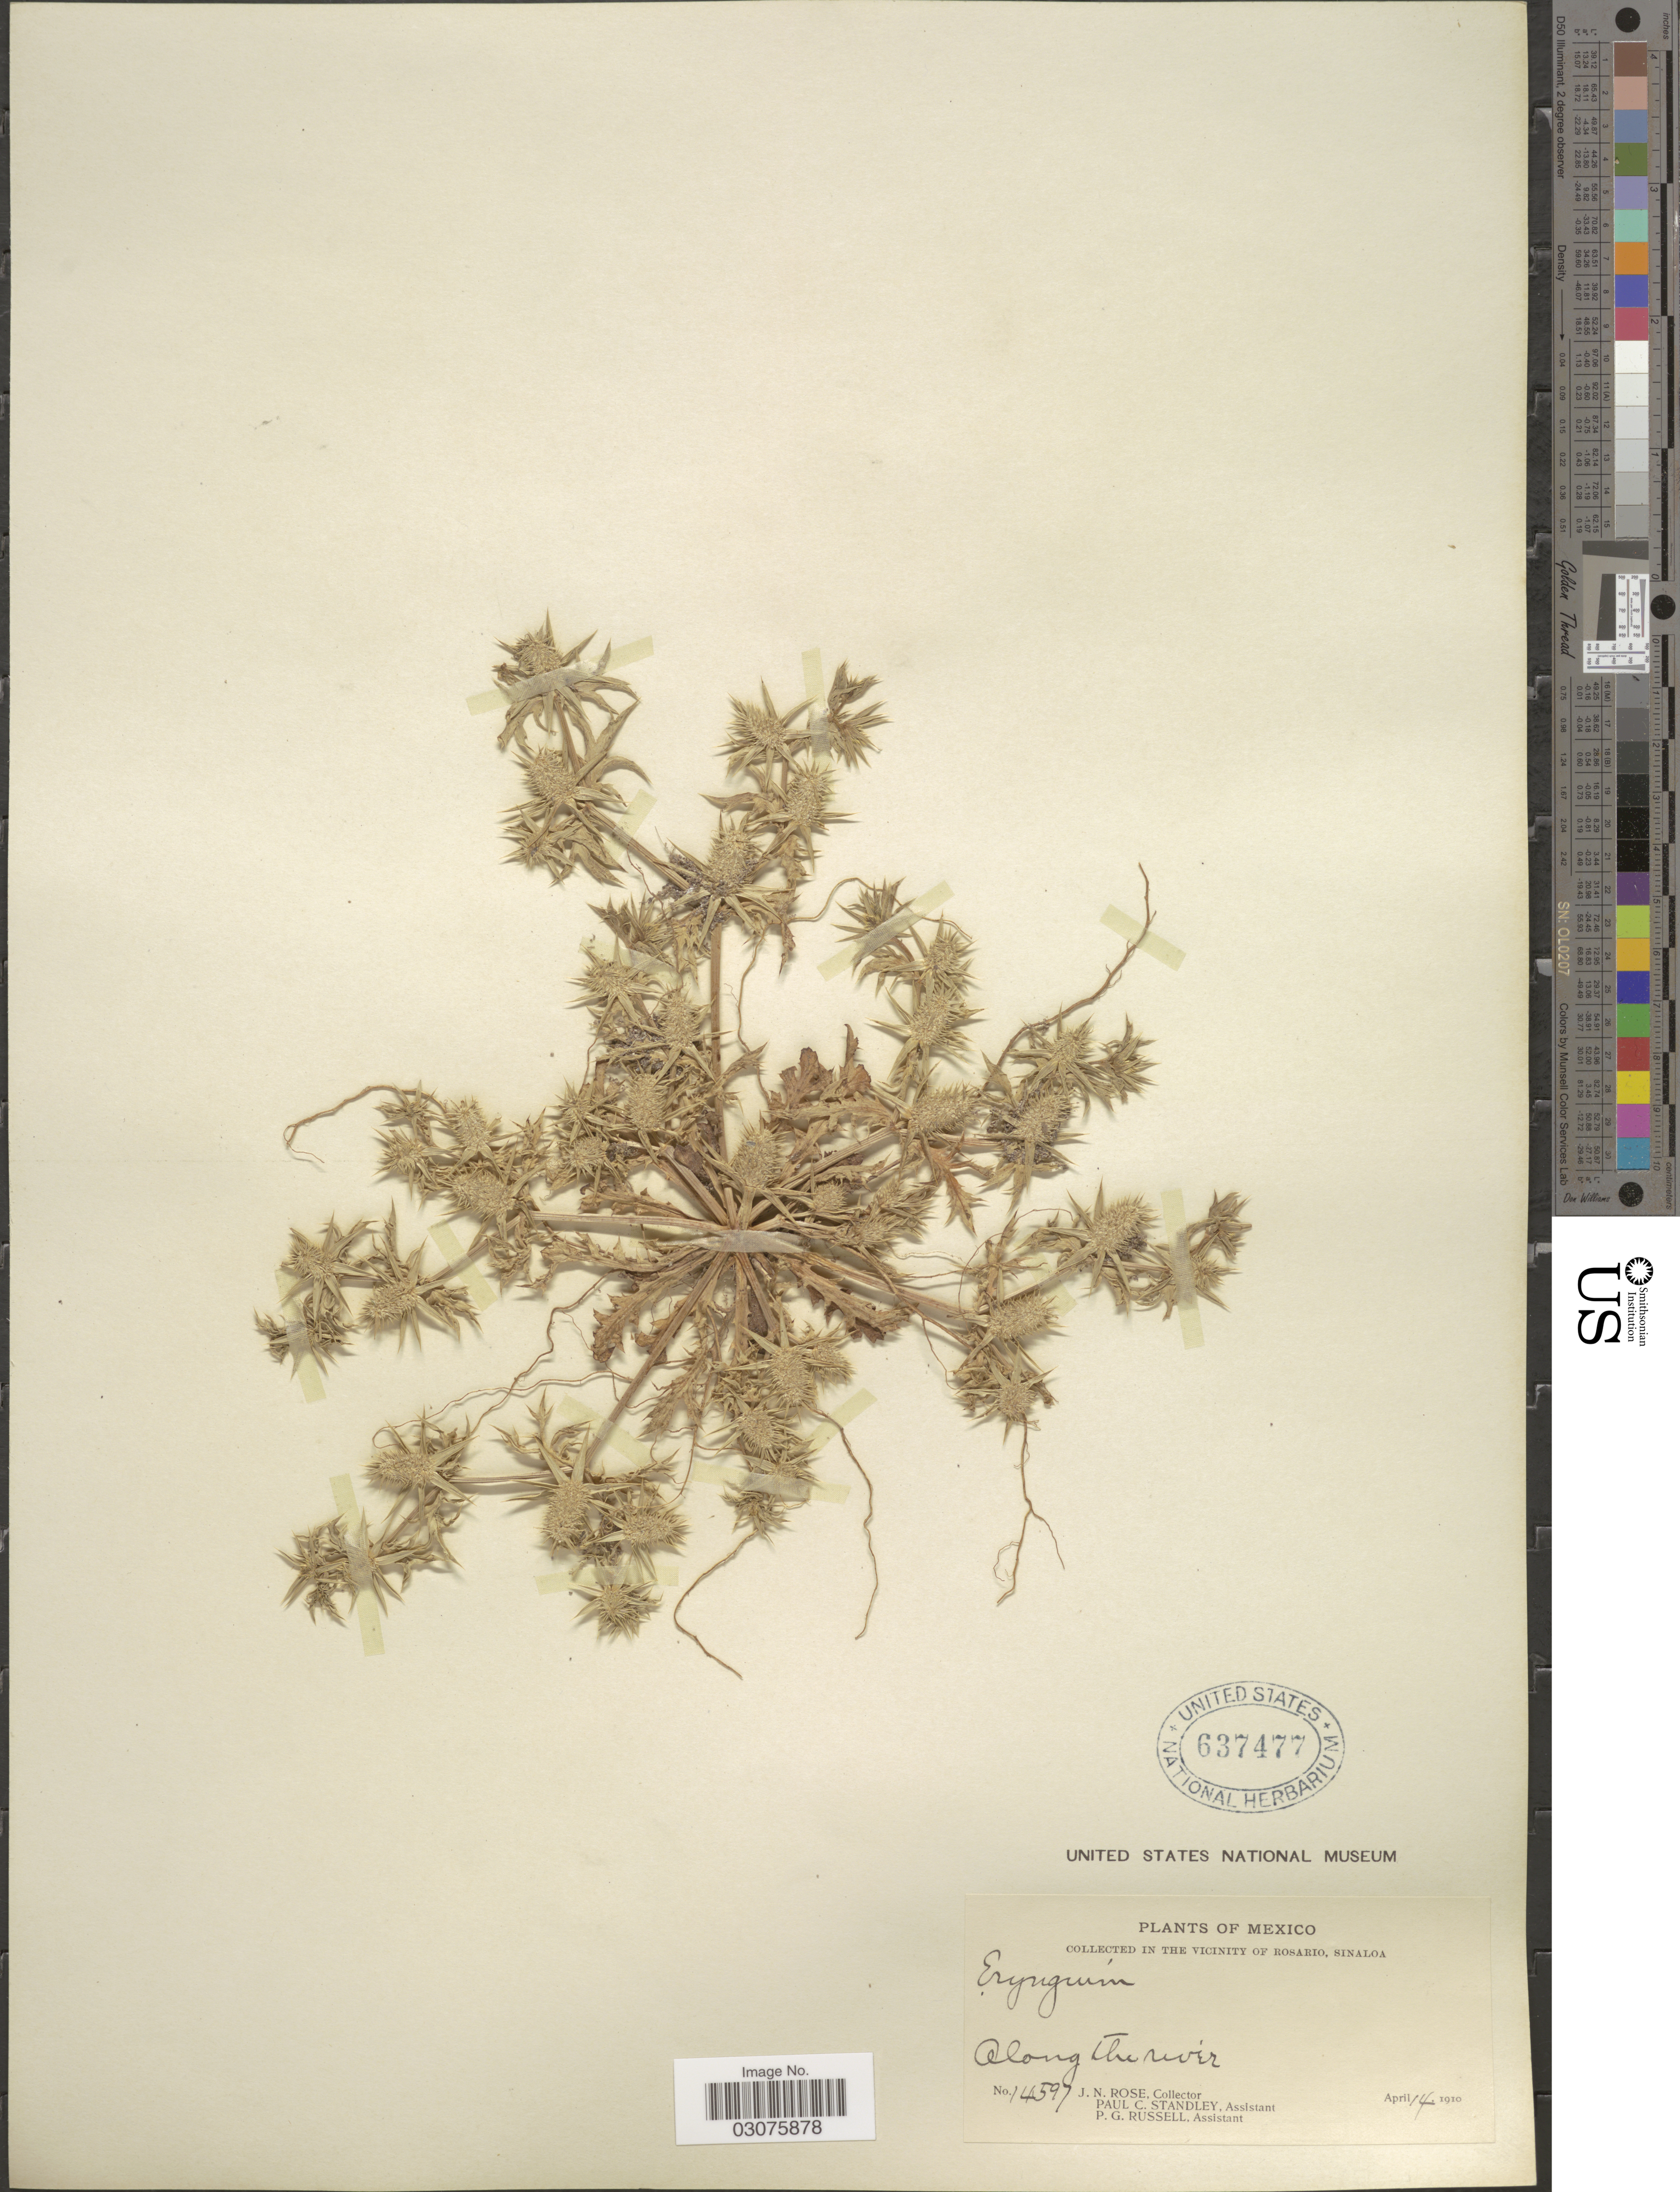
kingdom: Plantae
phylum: Tracheophyta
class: Magnoliopsida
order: Apiales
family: Apiaceae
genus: Eryngium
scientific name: Eryngium nasturtiifolium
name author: Juss. ex F. Delaroche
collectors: J. N. Rose, P. C. Standley & P. G. Russell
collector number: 14597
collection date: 1910-04-14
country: Mexico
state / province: Sinaloa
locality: Collected in the Vicinity of Rosario, Sinaloa. Along the river.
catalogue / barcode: US 637477